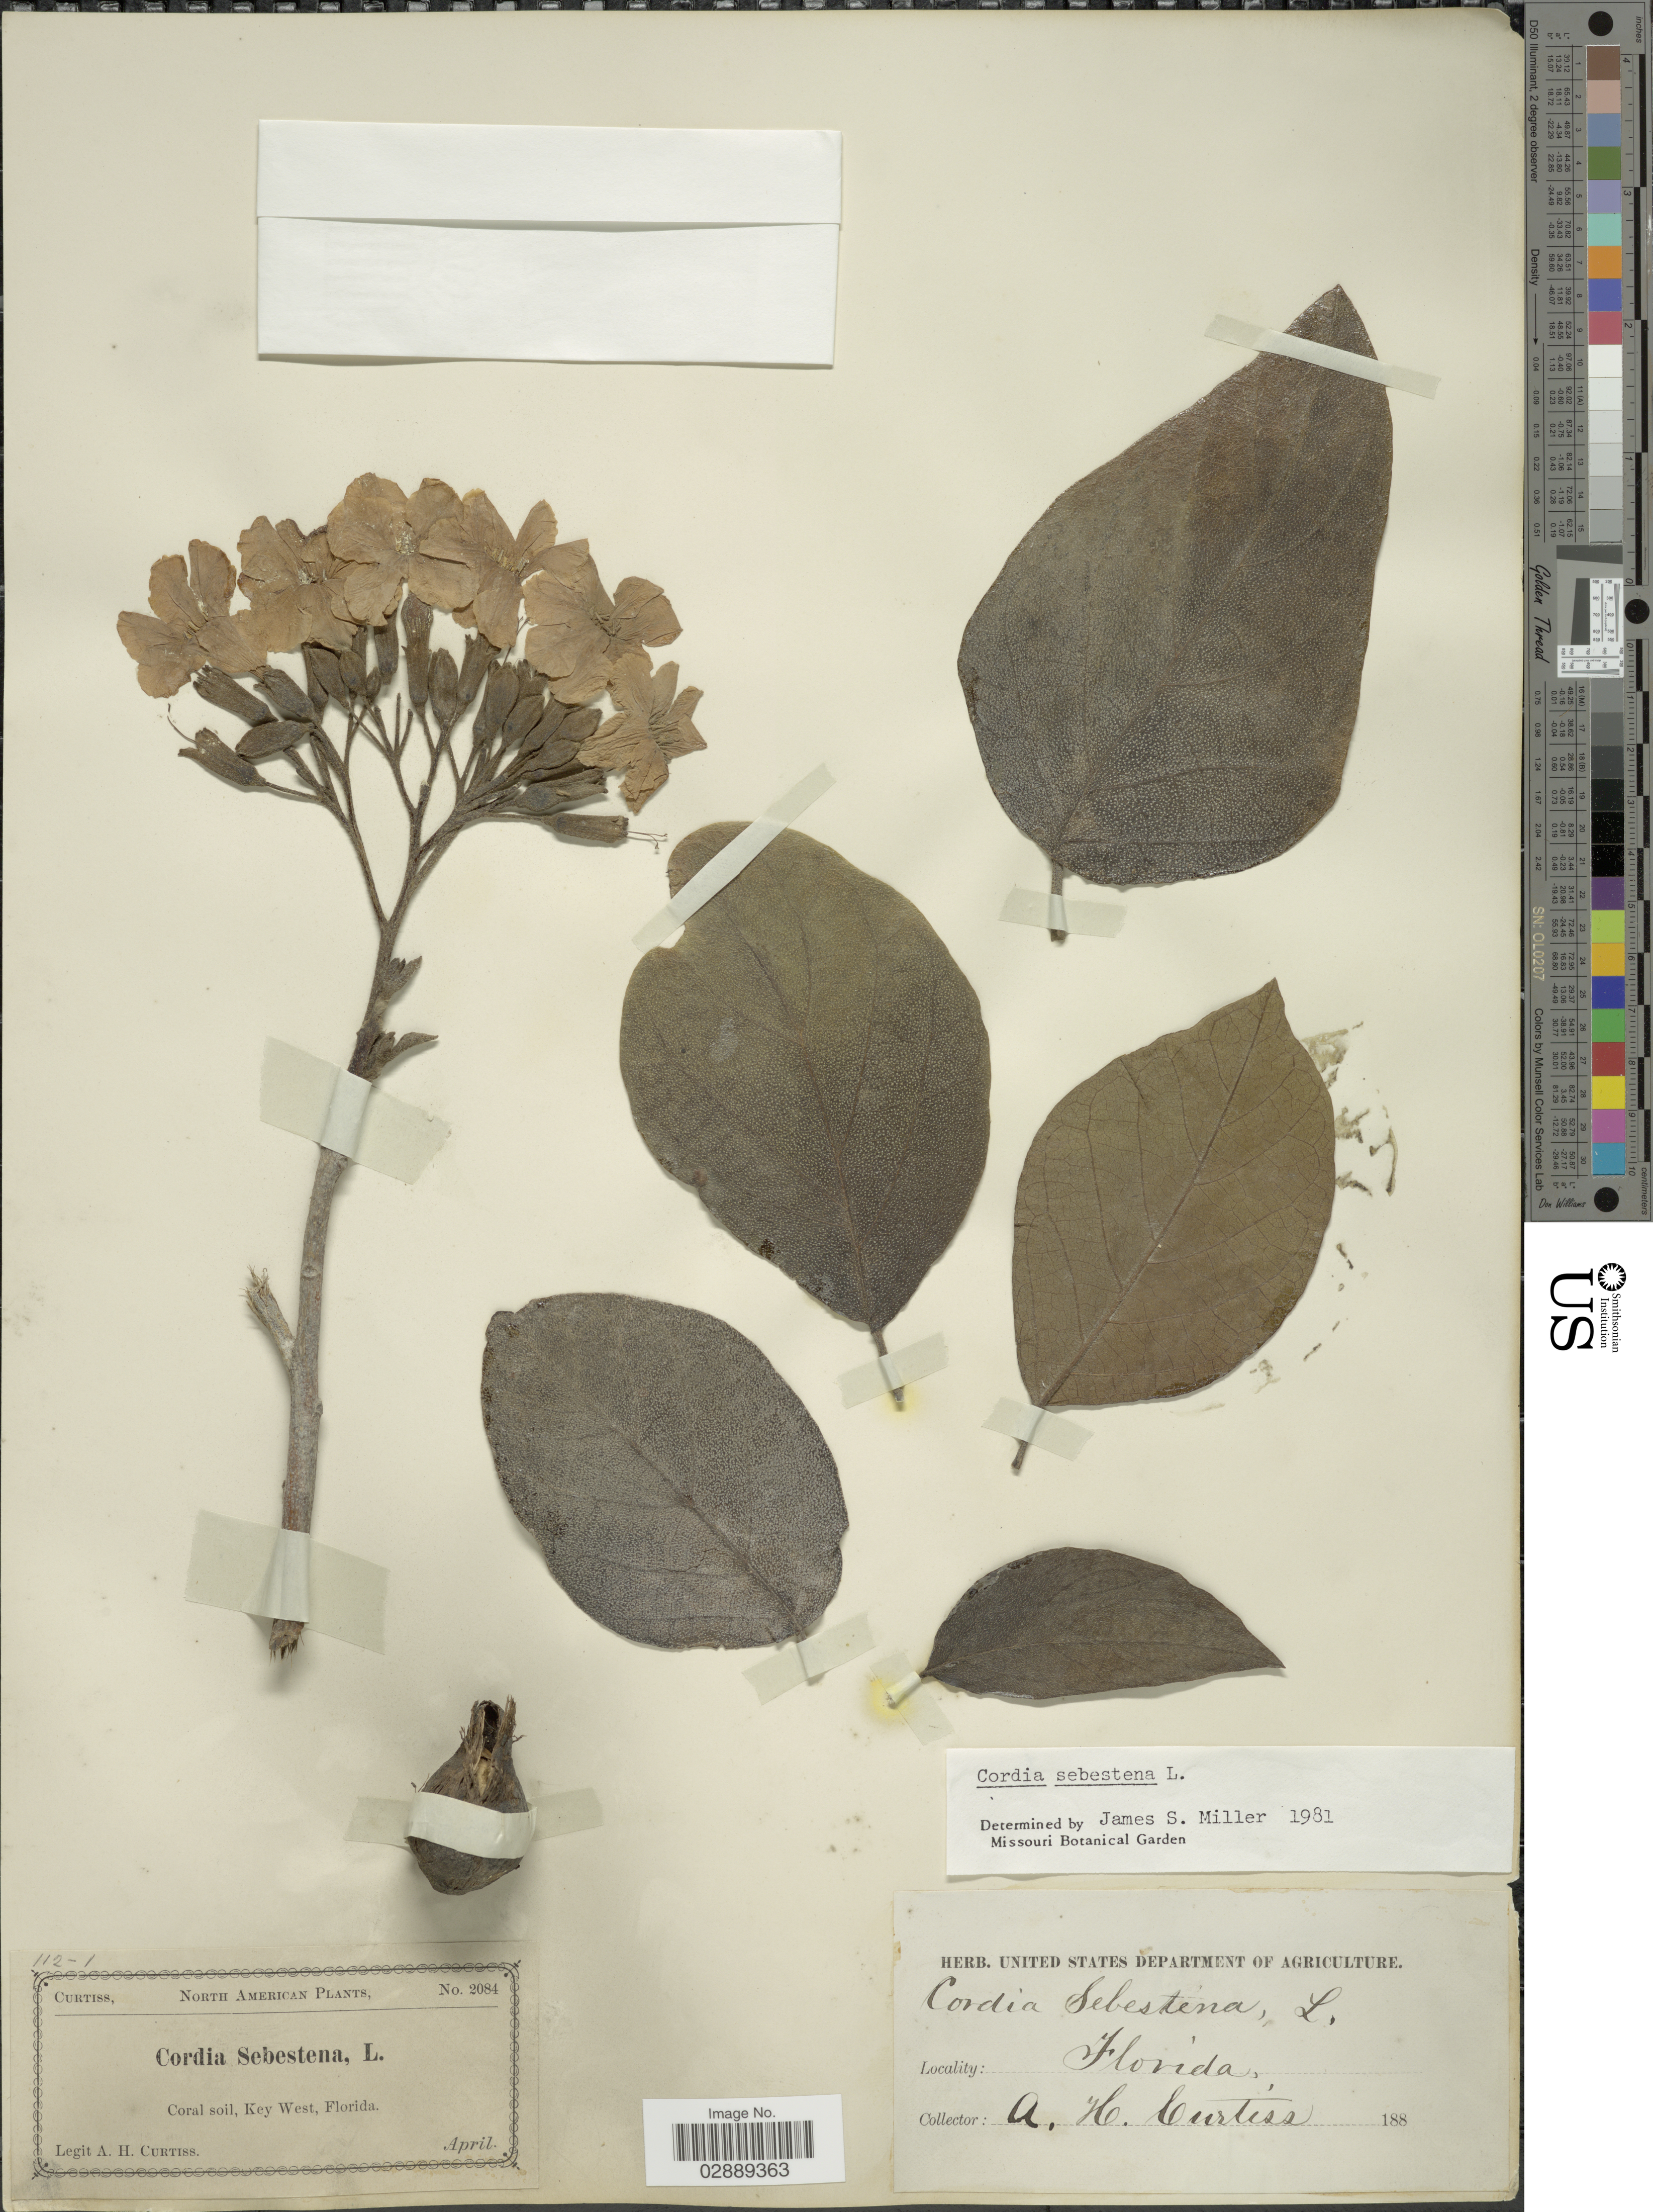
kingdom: Plantae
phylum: Tracheophyta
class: Magnoliopsida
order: Boraginales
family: Cordiaceae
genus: Cordia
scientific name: Cordia sebestena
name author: L.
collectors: A. H. Curtiss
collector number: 2084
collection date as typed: April 188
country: United States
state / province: Florida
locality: Coral soil, Key West.